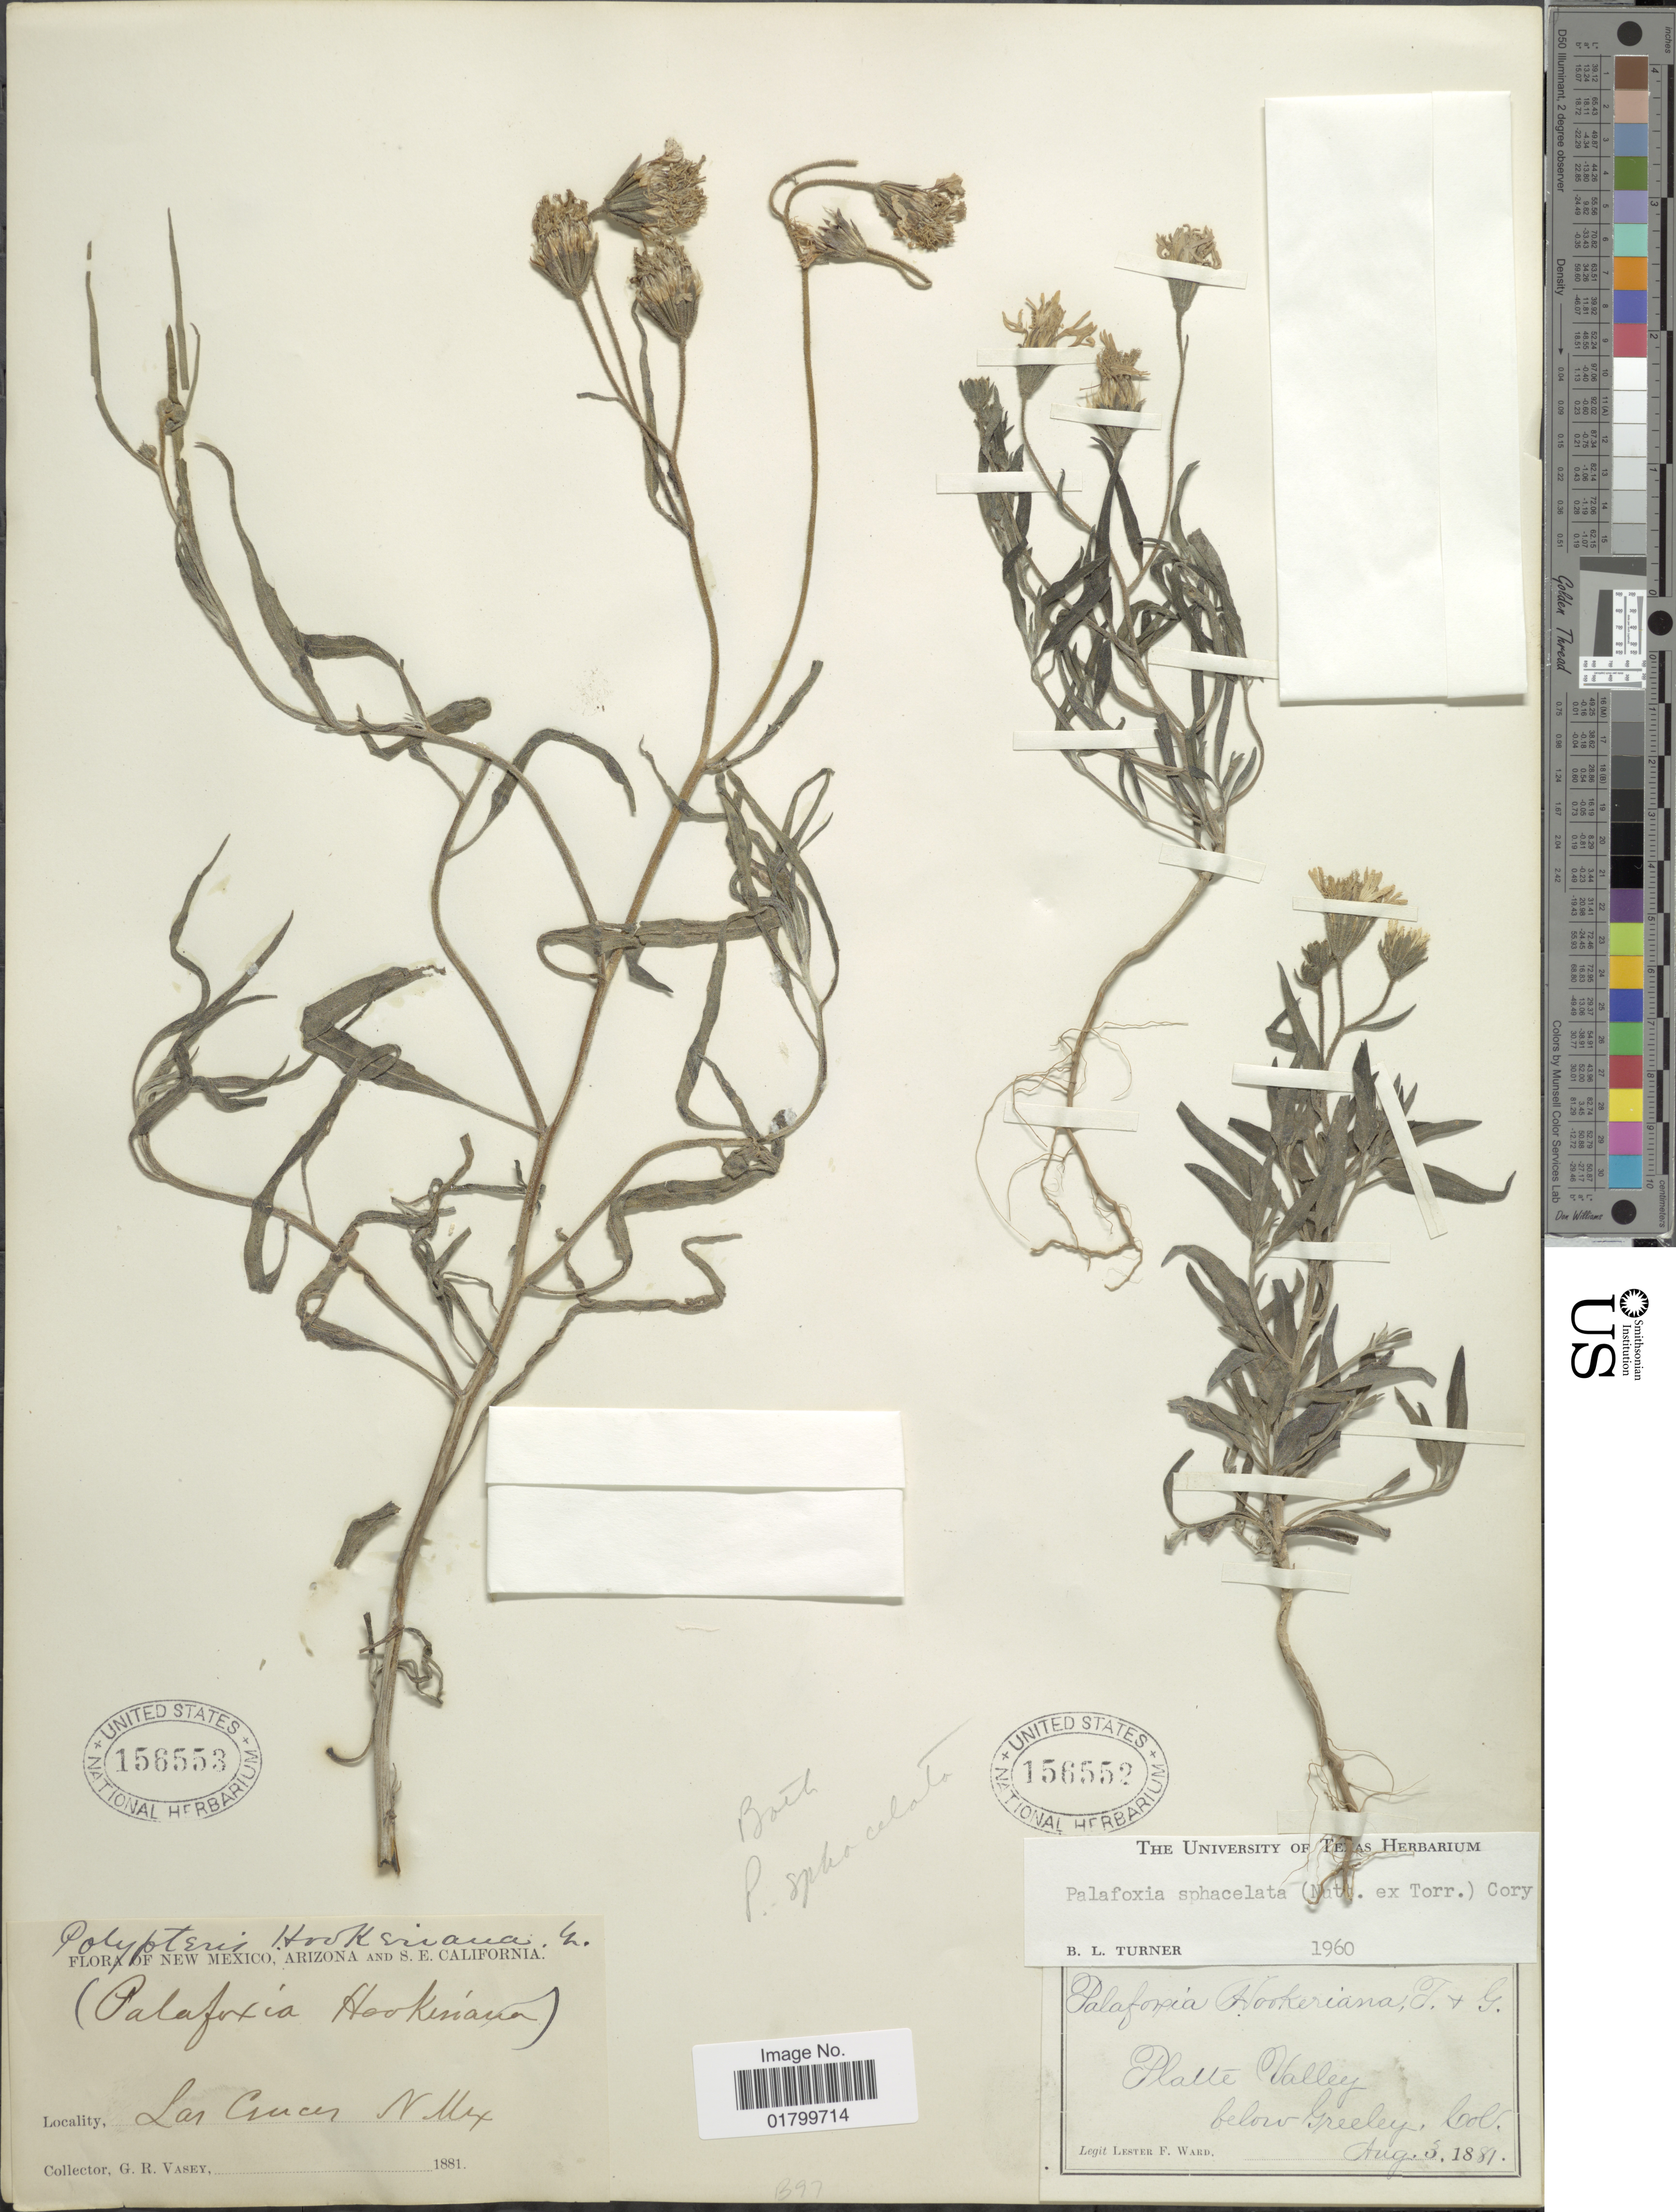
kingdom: Plantae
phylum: Tracheophyta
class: Magnoliopsida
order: Asterales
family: Asteraceae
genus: Palafoxia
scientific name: Palafoxia sphacelata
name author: (Nutt. ex Torr.) Cory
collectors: L. F. Ward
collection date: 1881-08-03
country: United States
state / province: Colorado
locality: Platte Valley, below Greeley, Col.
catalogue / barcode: US 156552